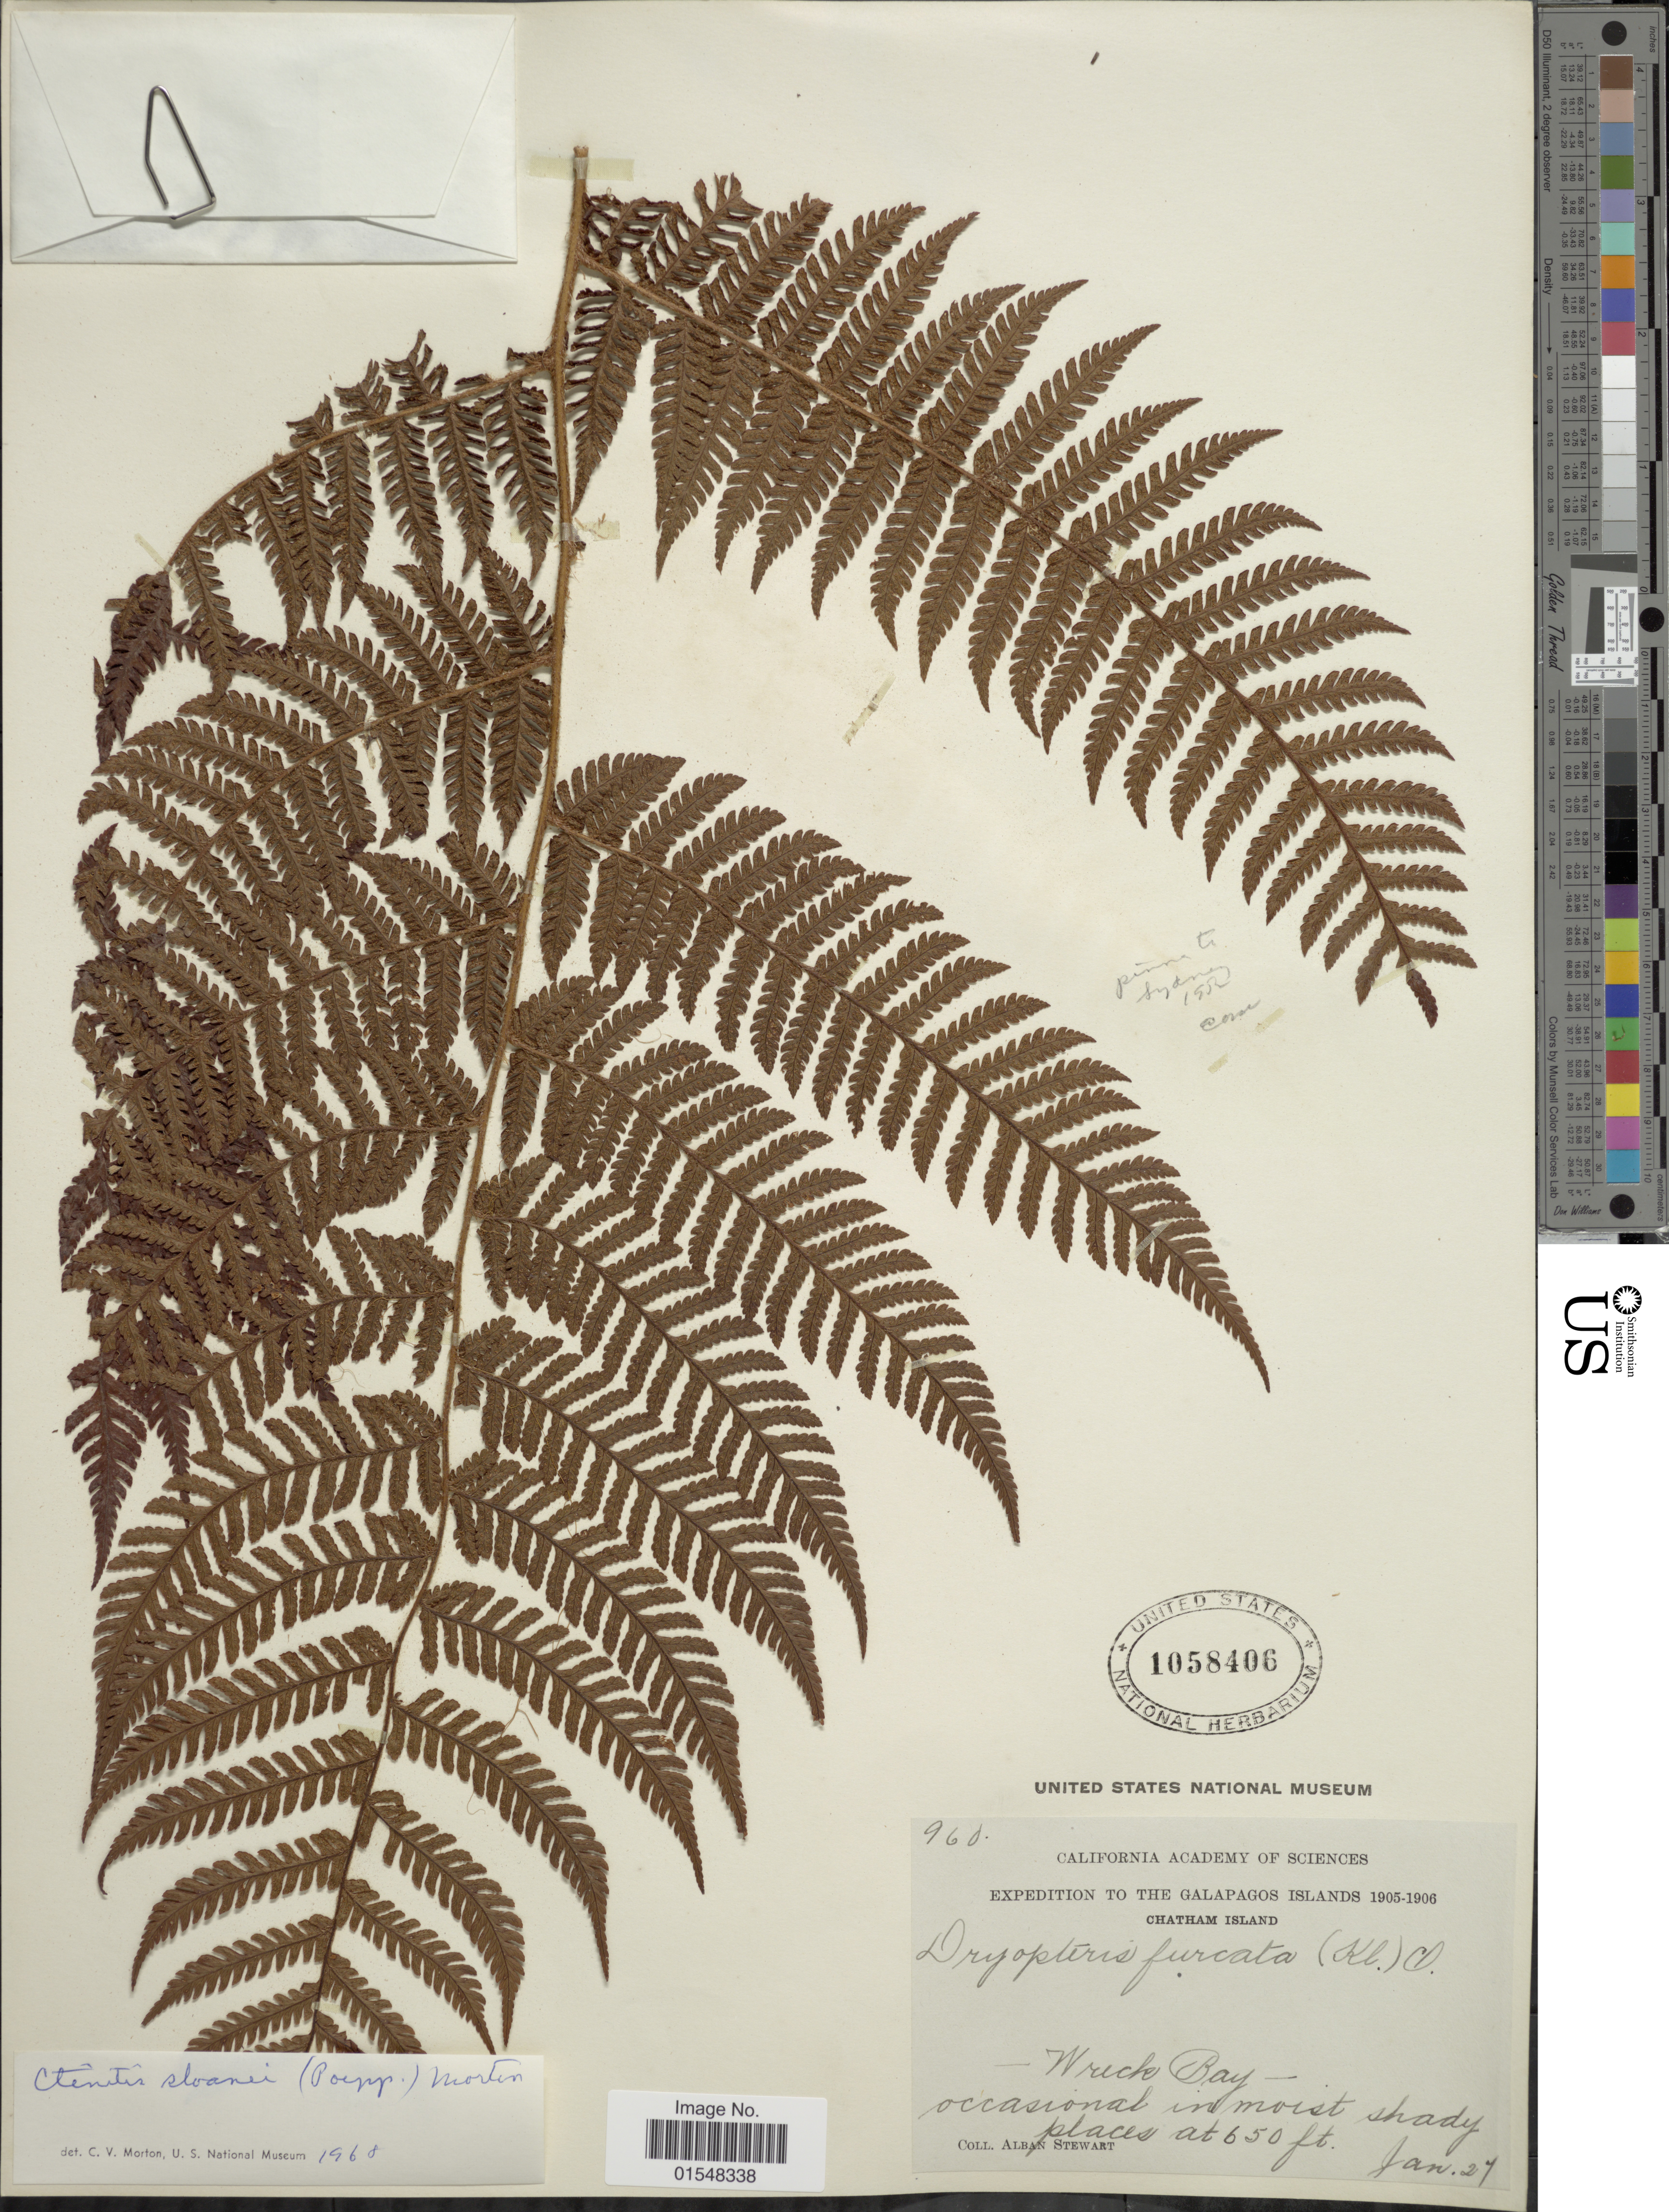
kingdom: Plantae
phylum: Tracheophyta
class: Polypodiopsida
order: Polypodiales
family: Dryopteridaceae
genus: Ctenitis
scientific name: Ctenitis sloanei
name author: (Poepp. ex Spreng.) C.V. Morton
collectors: A. Stewart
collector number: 968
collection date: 1905-01-27/1906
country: Ecuador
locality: Galapagos Islands, Chatam Island, Wreck Bay, occasional in moist shady places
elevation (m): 198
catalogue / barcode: US 1058406